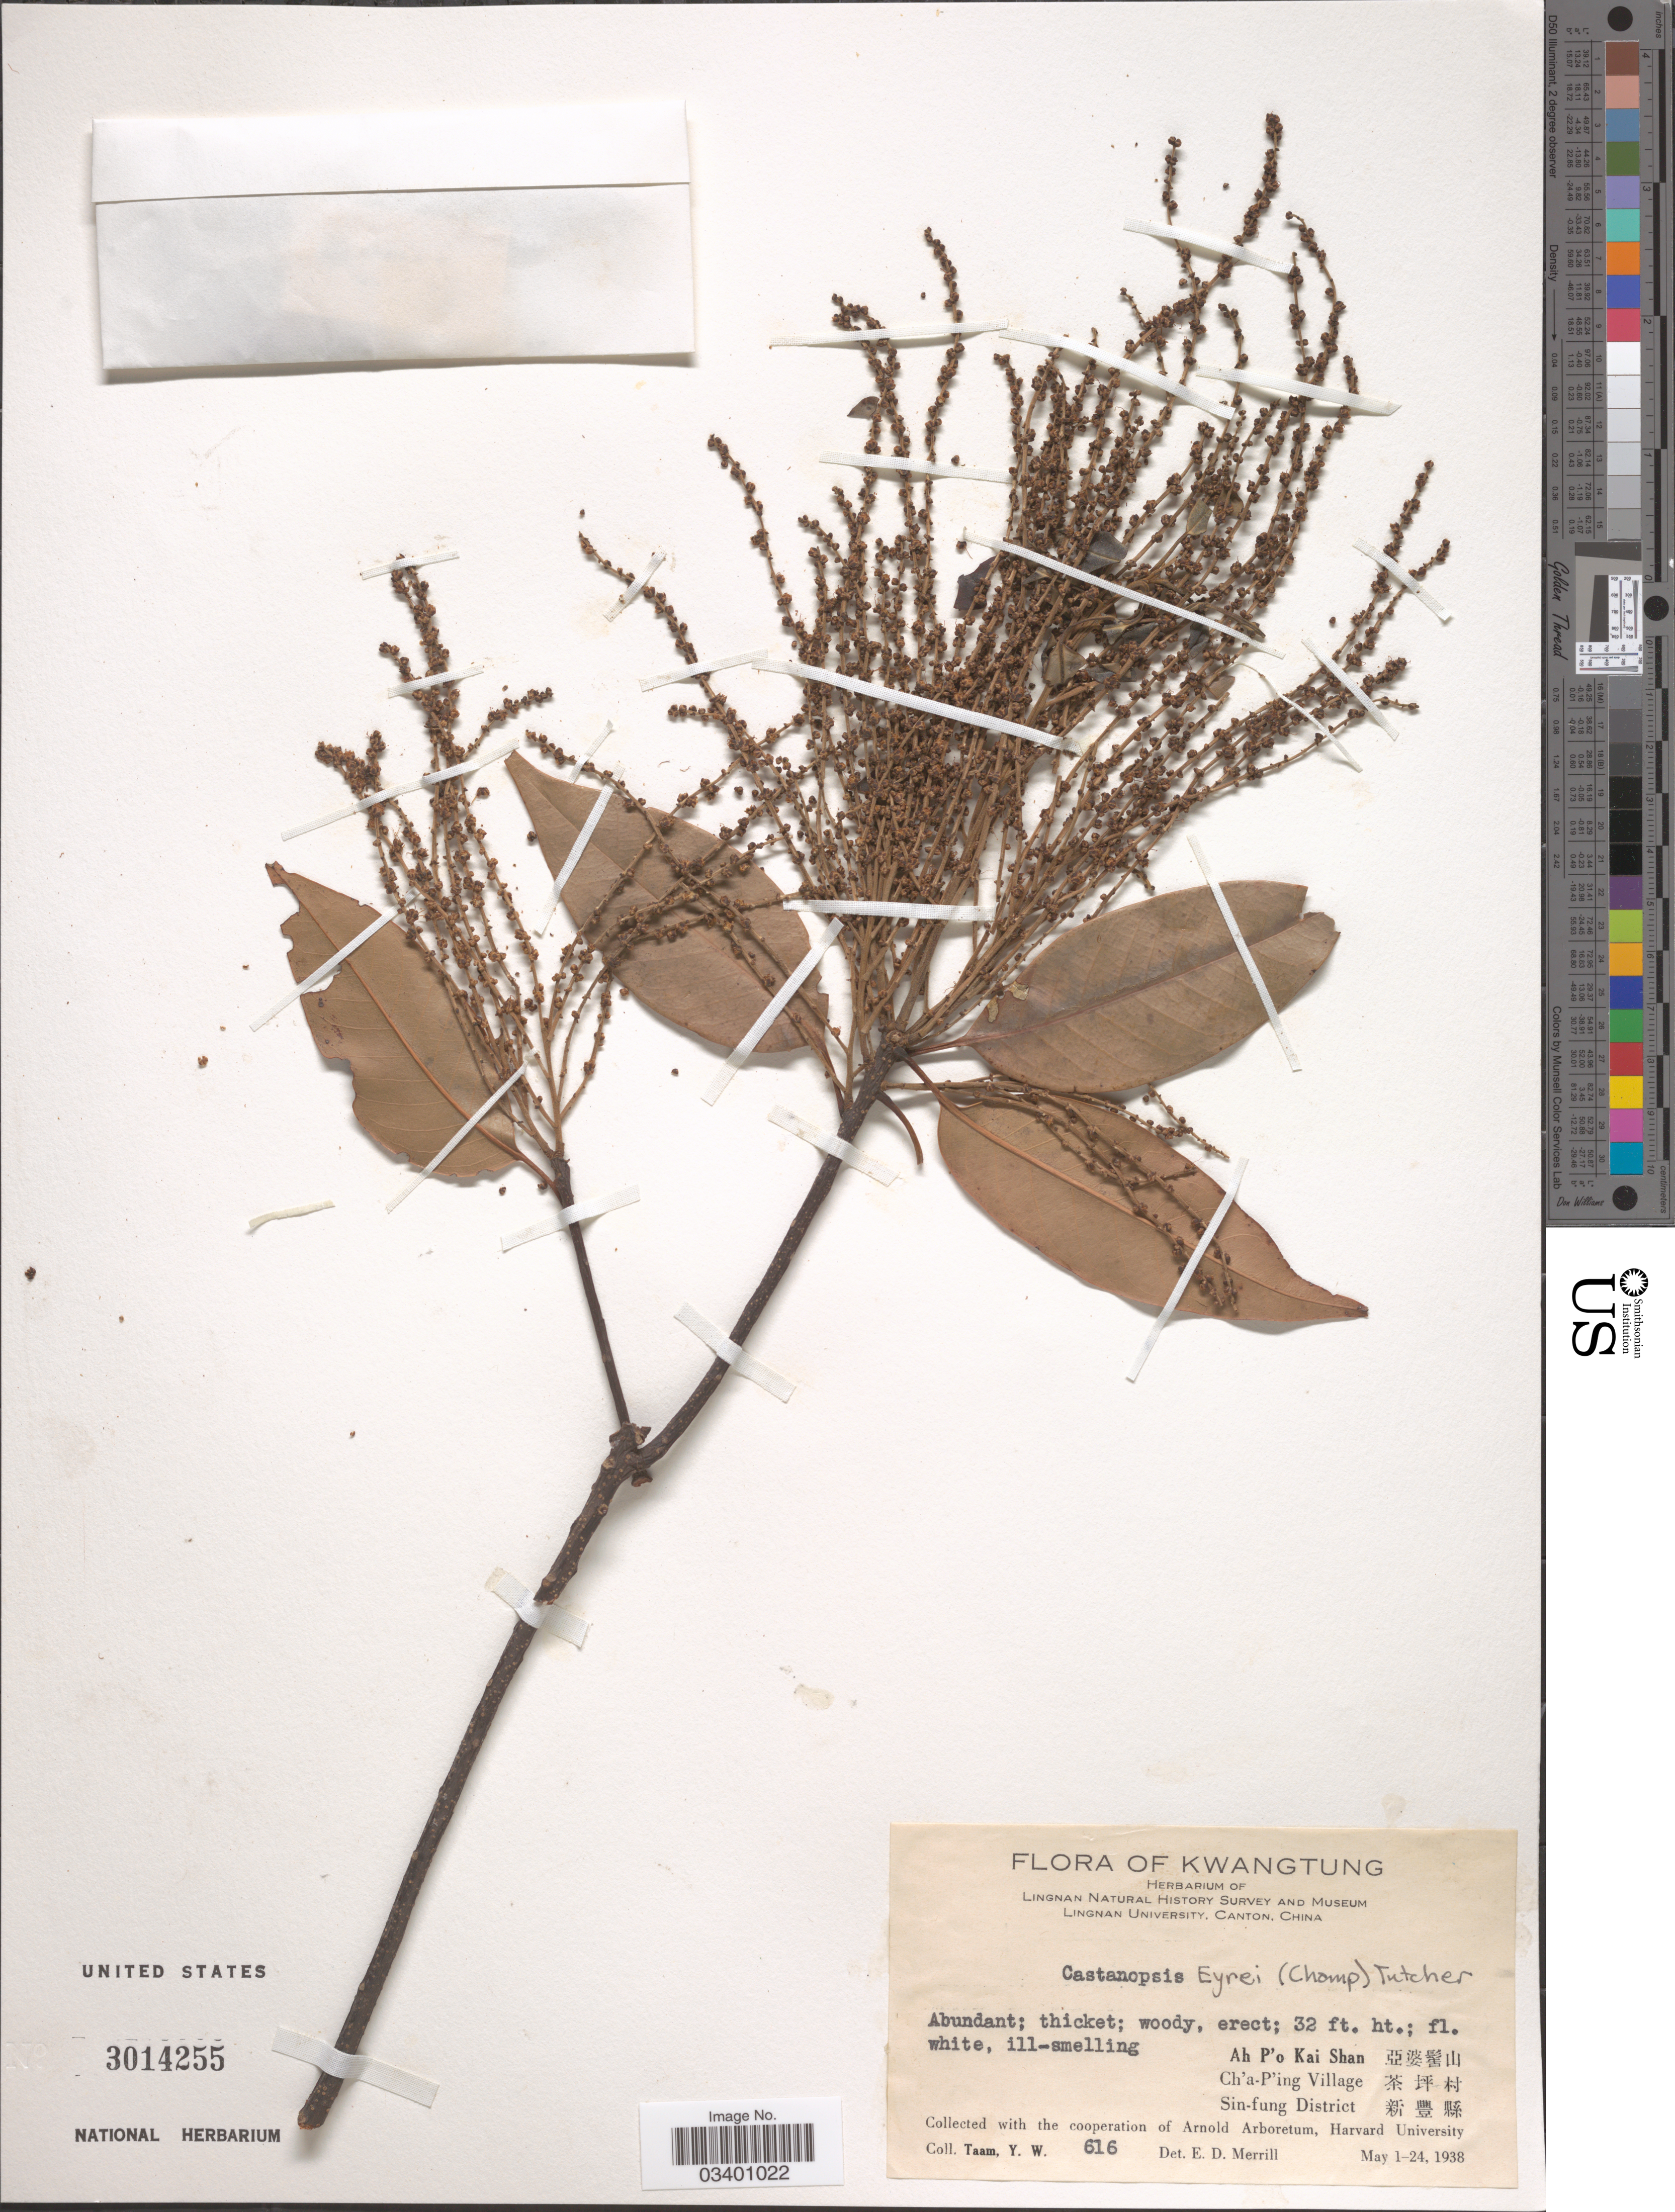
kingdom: Plantae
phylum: Tracheophyta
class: Magnoliopsida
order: Fagales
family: Fagaceae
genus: Castanopsis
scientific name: Castanopsis eyrei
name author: Tutcher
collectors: Y. W. Taam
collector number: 616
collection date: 1938-05-01/1938-05-24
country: China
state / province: Guangdong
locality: Kwangtung. Ah P'o Kai Shan X, Ch'a-P'ing Village X, Sin-fung District X.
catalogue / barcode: US 3014255